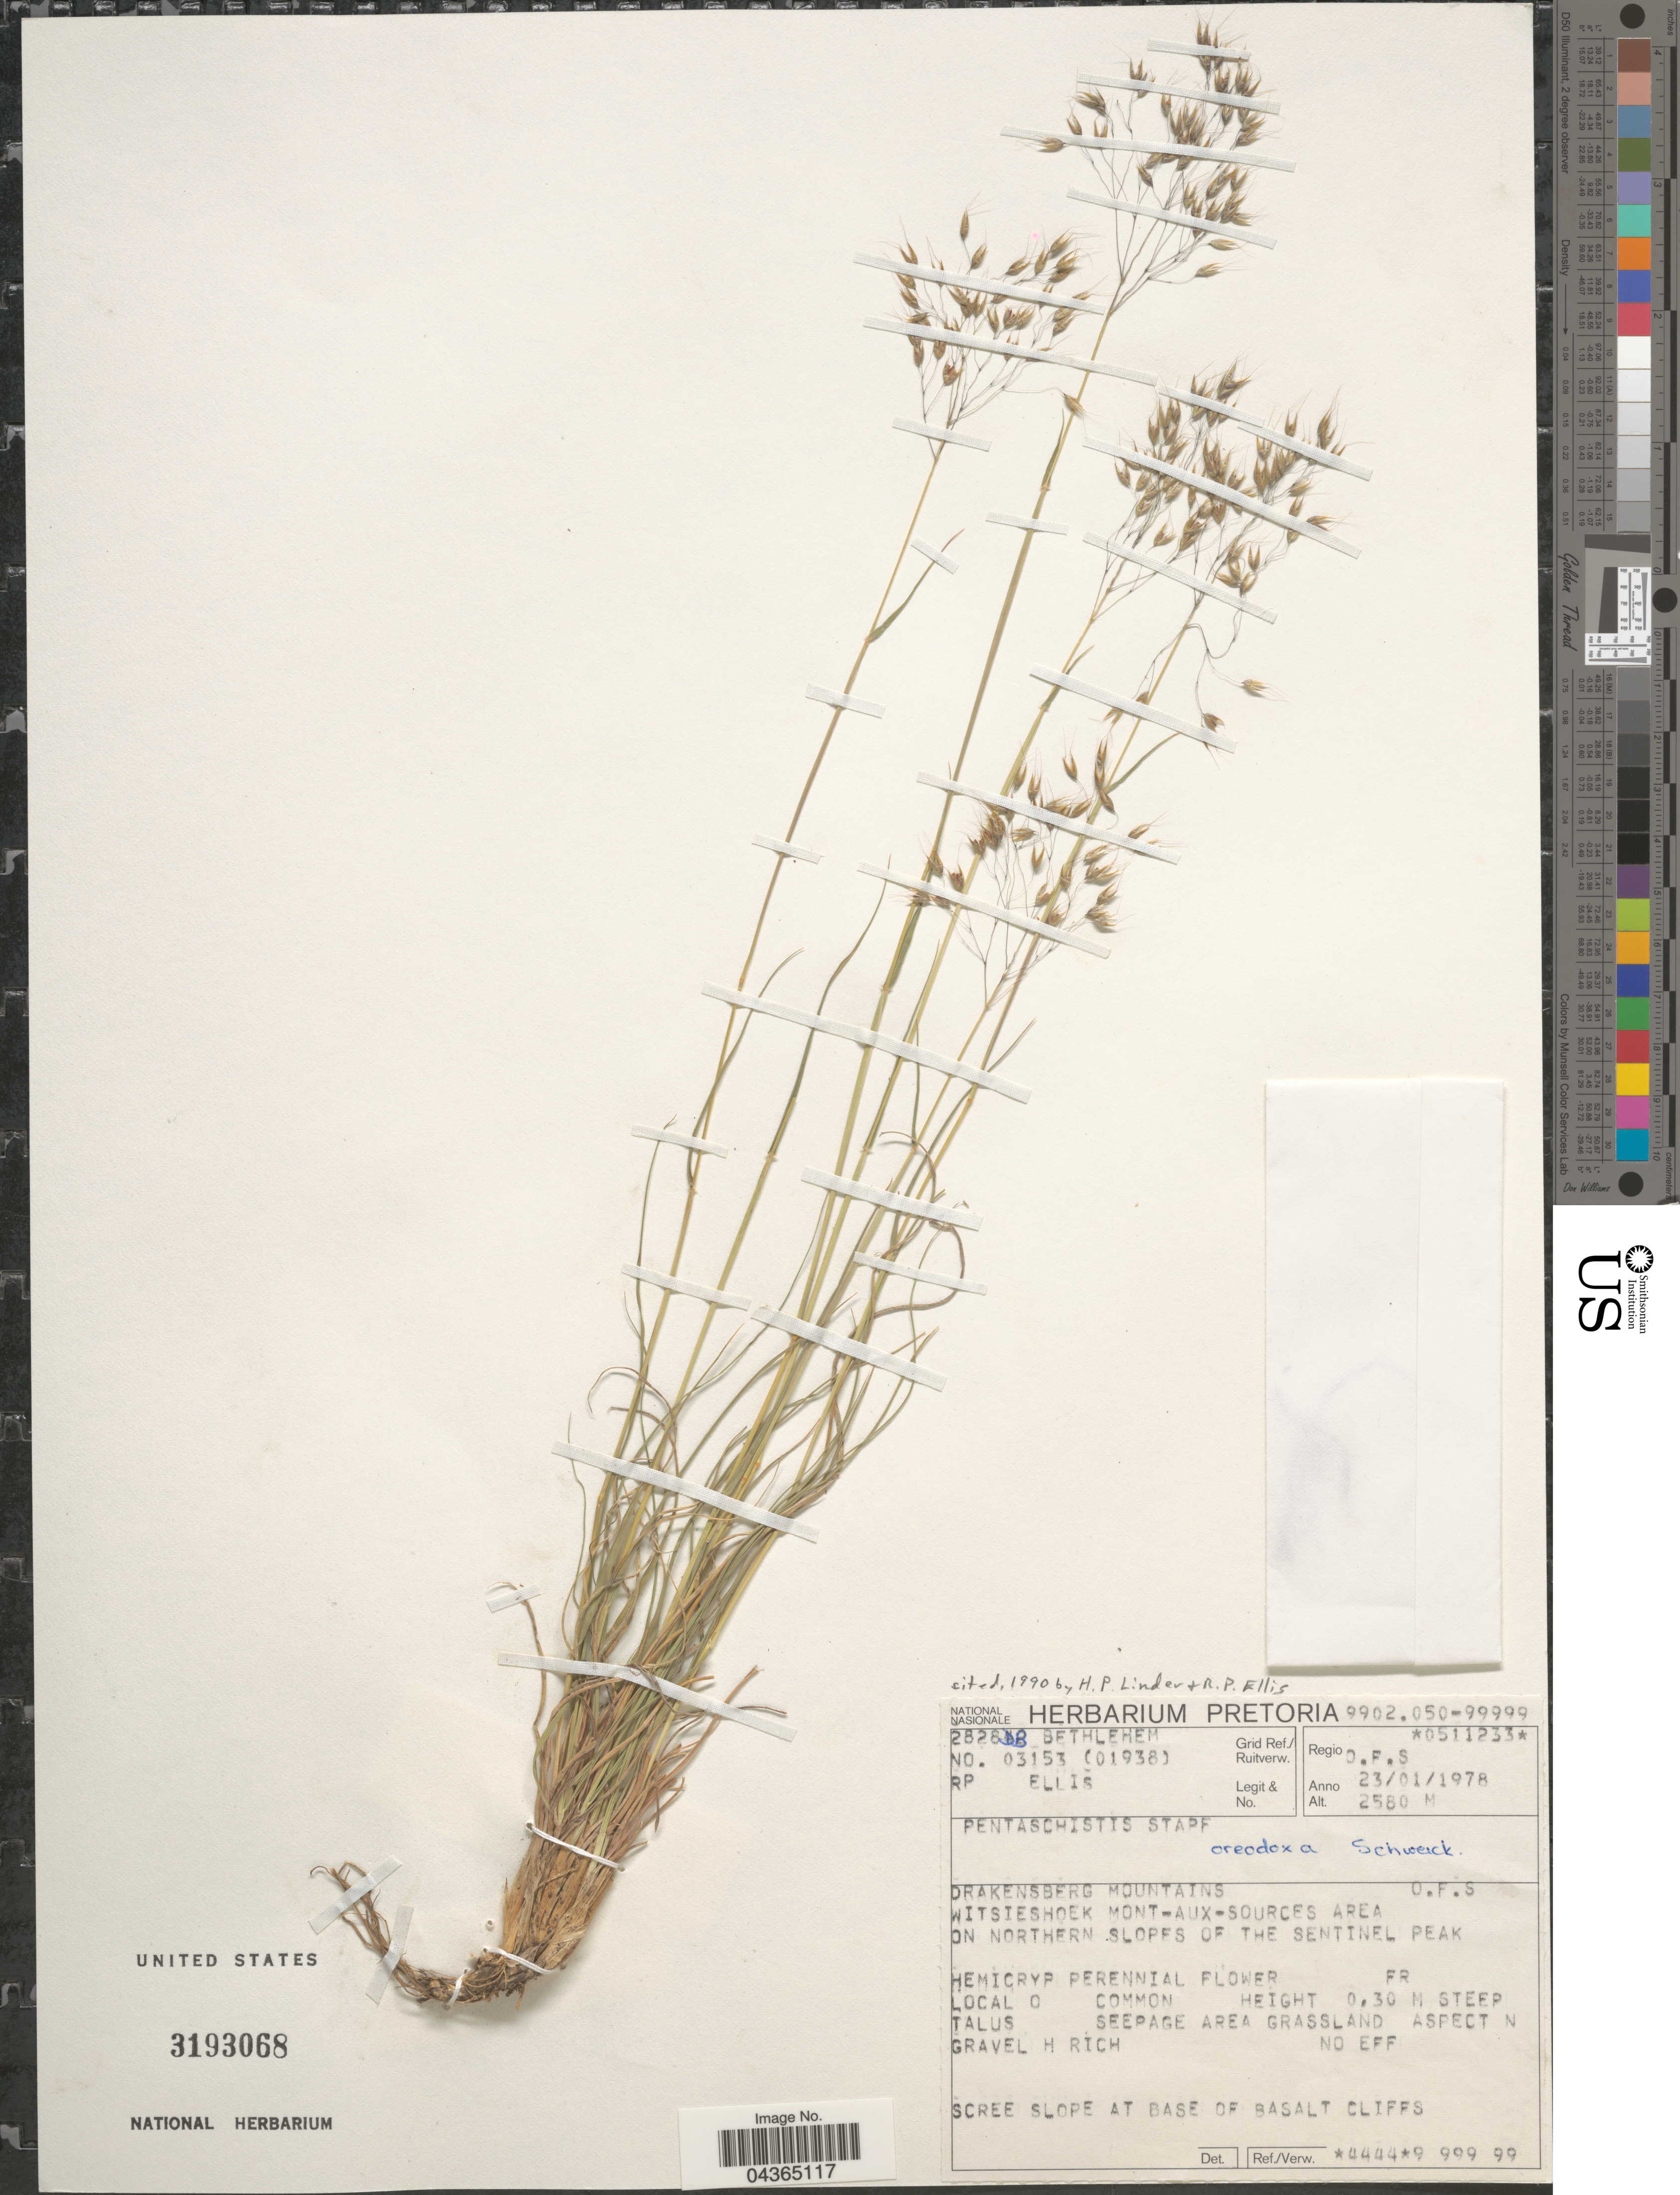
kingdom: Plantae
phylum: Tracheophyta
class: Liliopsida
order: Poales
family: Poaceae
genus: Pentameris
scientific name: Pentameris oreodoxa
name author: (Schweick.) Galley & H.P. Linder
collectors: R. Ellis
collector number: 03153 (01938)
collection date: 1978-01-23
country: South Africa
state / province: Free State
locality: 2828DB Bethlehem Grid Ref./Ruitverw. Regio O.F.S. Drakensberg Mountains. Witsieshoek Mont-aux-sources area on northern slopes of the Sentinel Peak.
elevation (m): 2580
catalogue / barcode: US 3193068